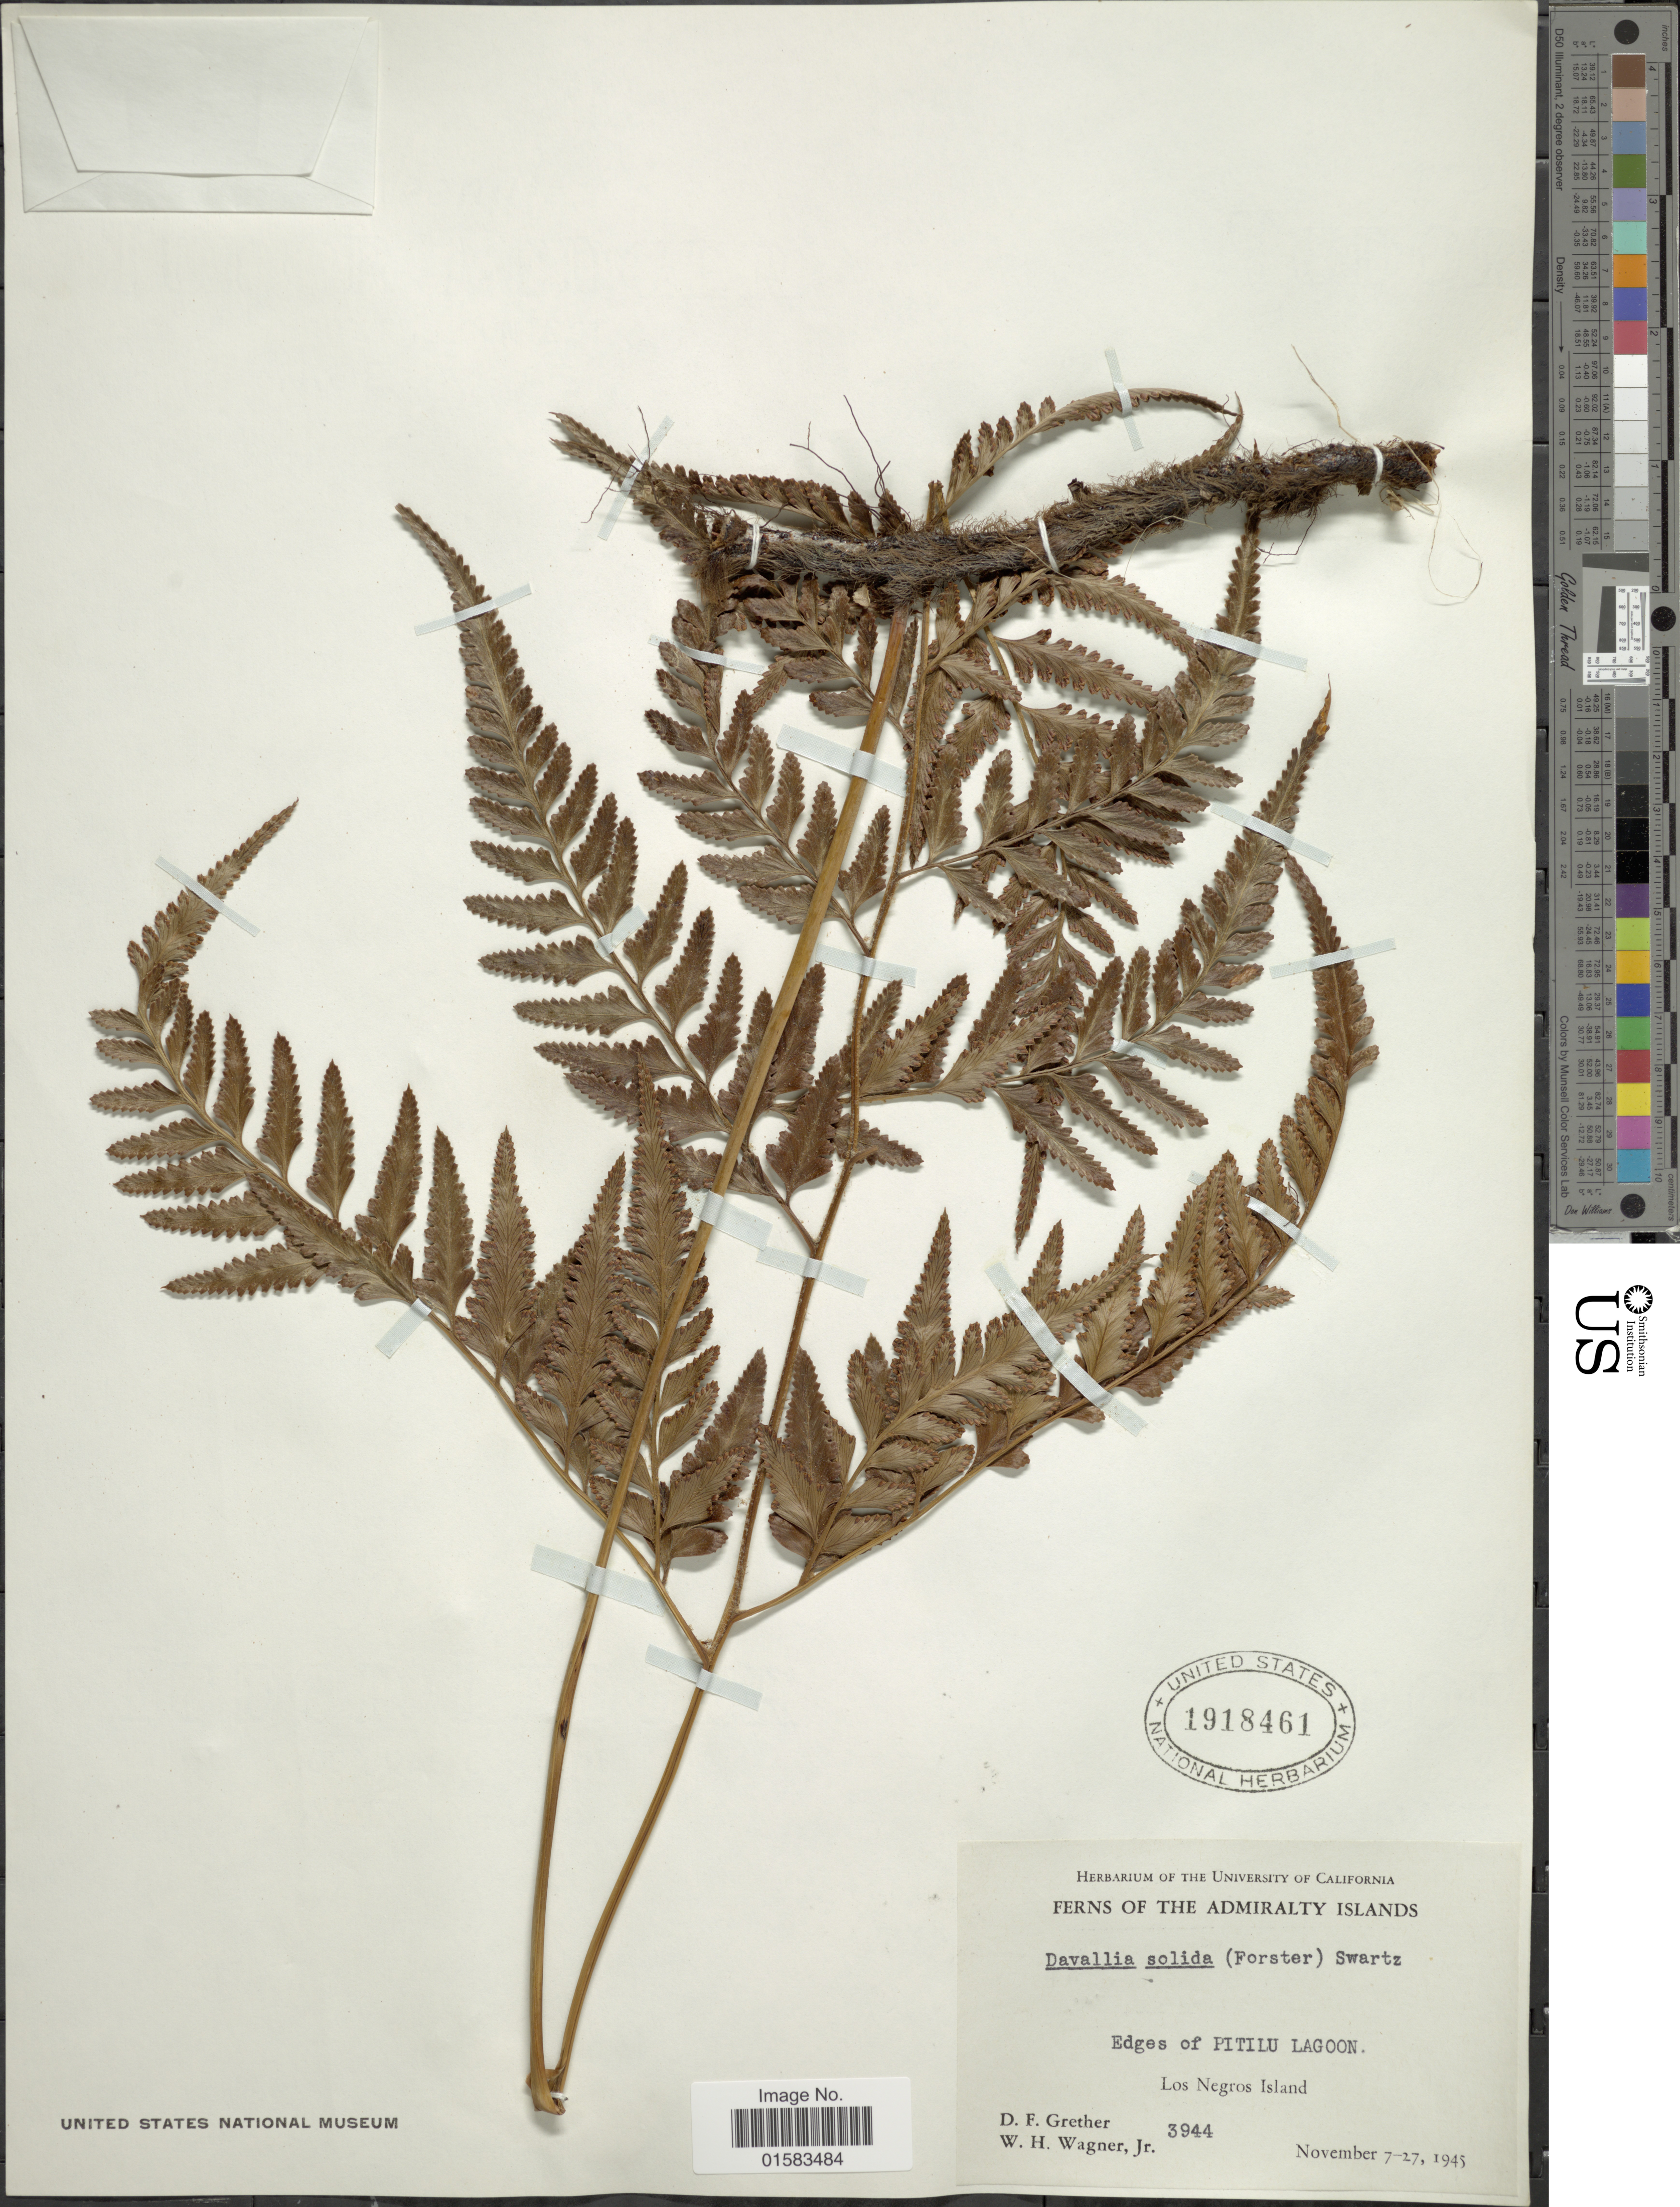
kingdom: Plantae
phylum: Tracheophyta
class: Polypodiopsida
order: Polypodiales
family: Davalliaceae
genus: Davallia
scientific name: Davallia solida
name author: (G. Forst.) Sw.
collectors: D. F. Grether & W. H. Wagner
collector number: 3944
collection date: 1945-11-07/1945-11-27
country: Papua New Guinea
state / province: Manus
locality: Los Negros Island, The Admiralty Islands, Edges of PITILU LAGOON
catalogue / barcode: US 1918461